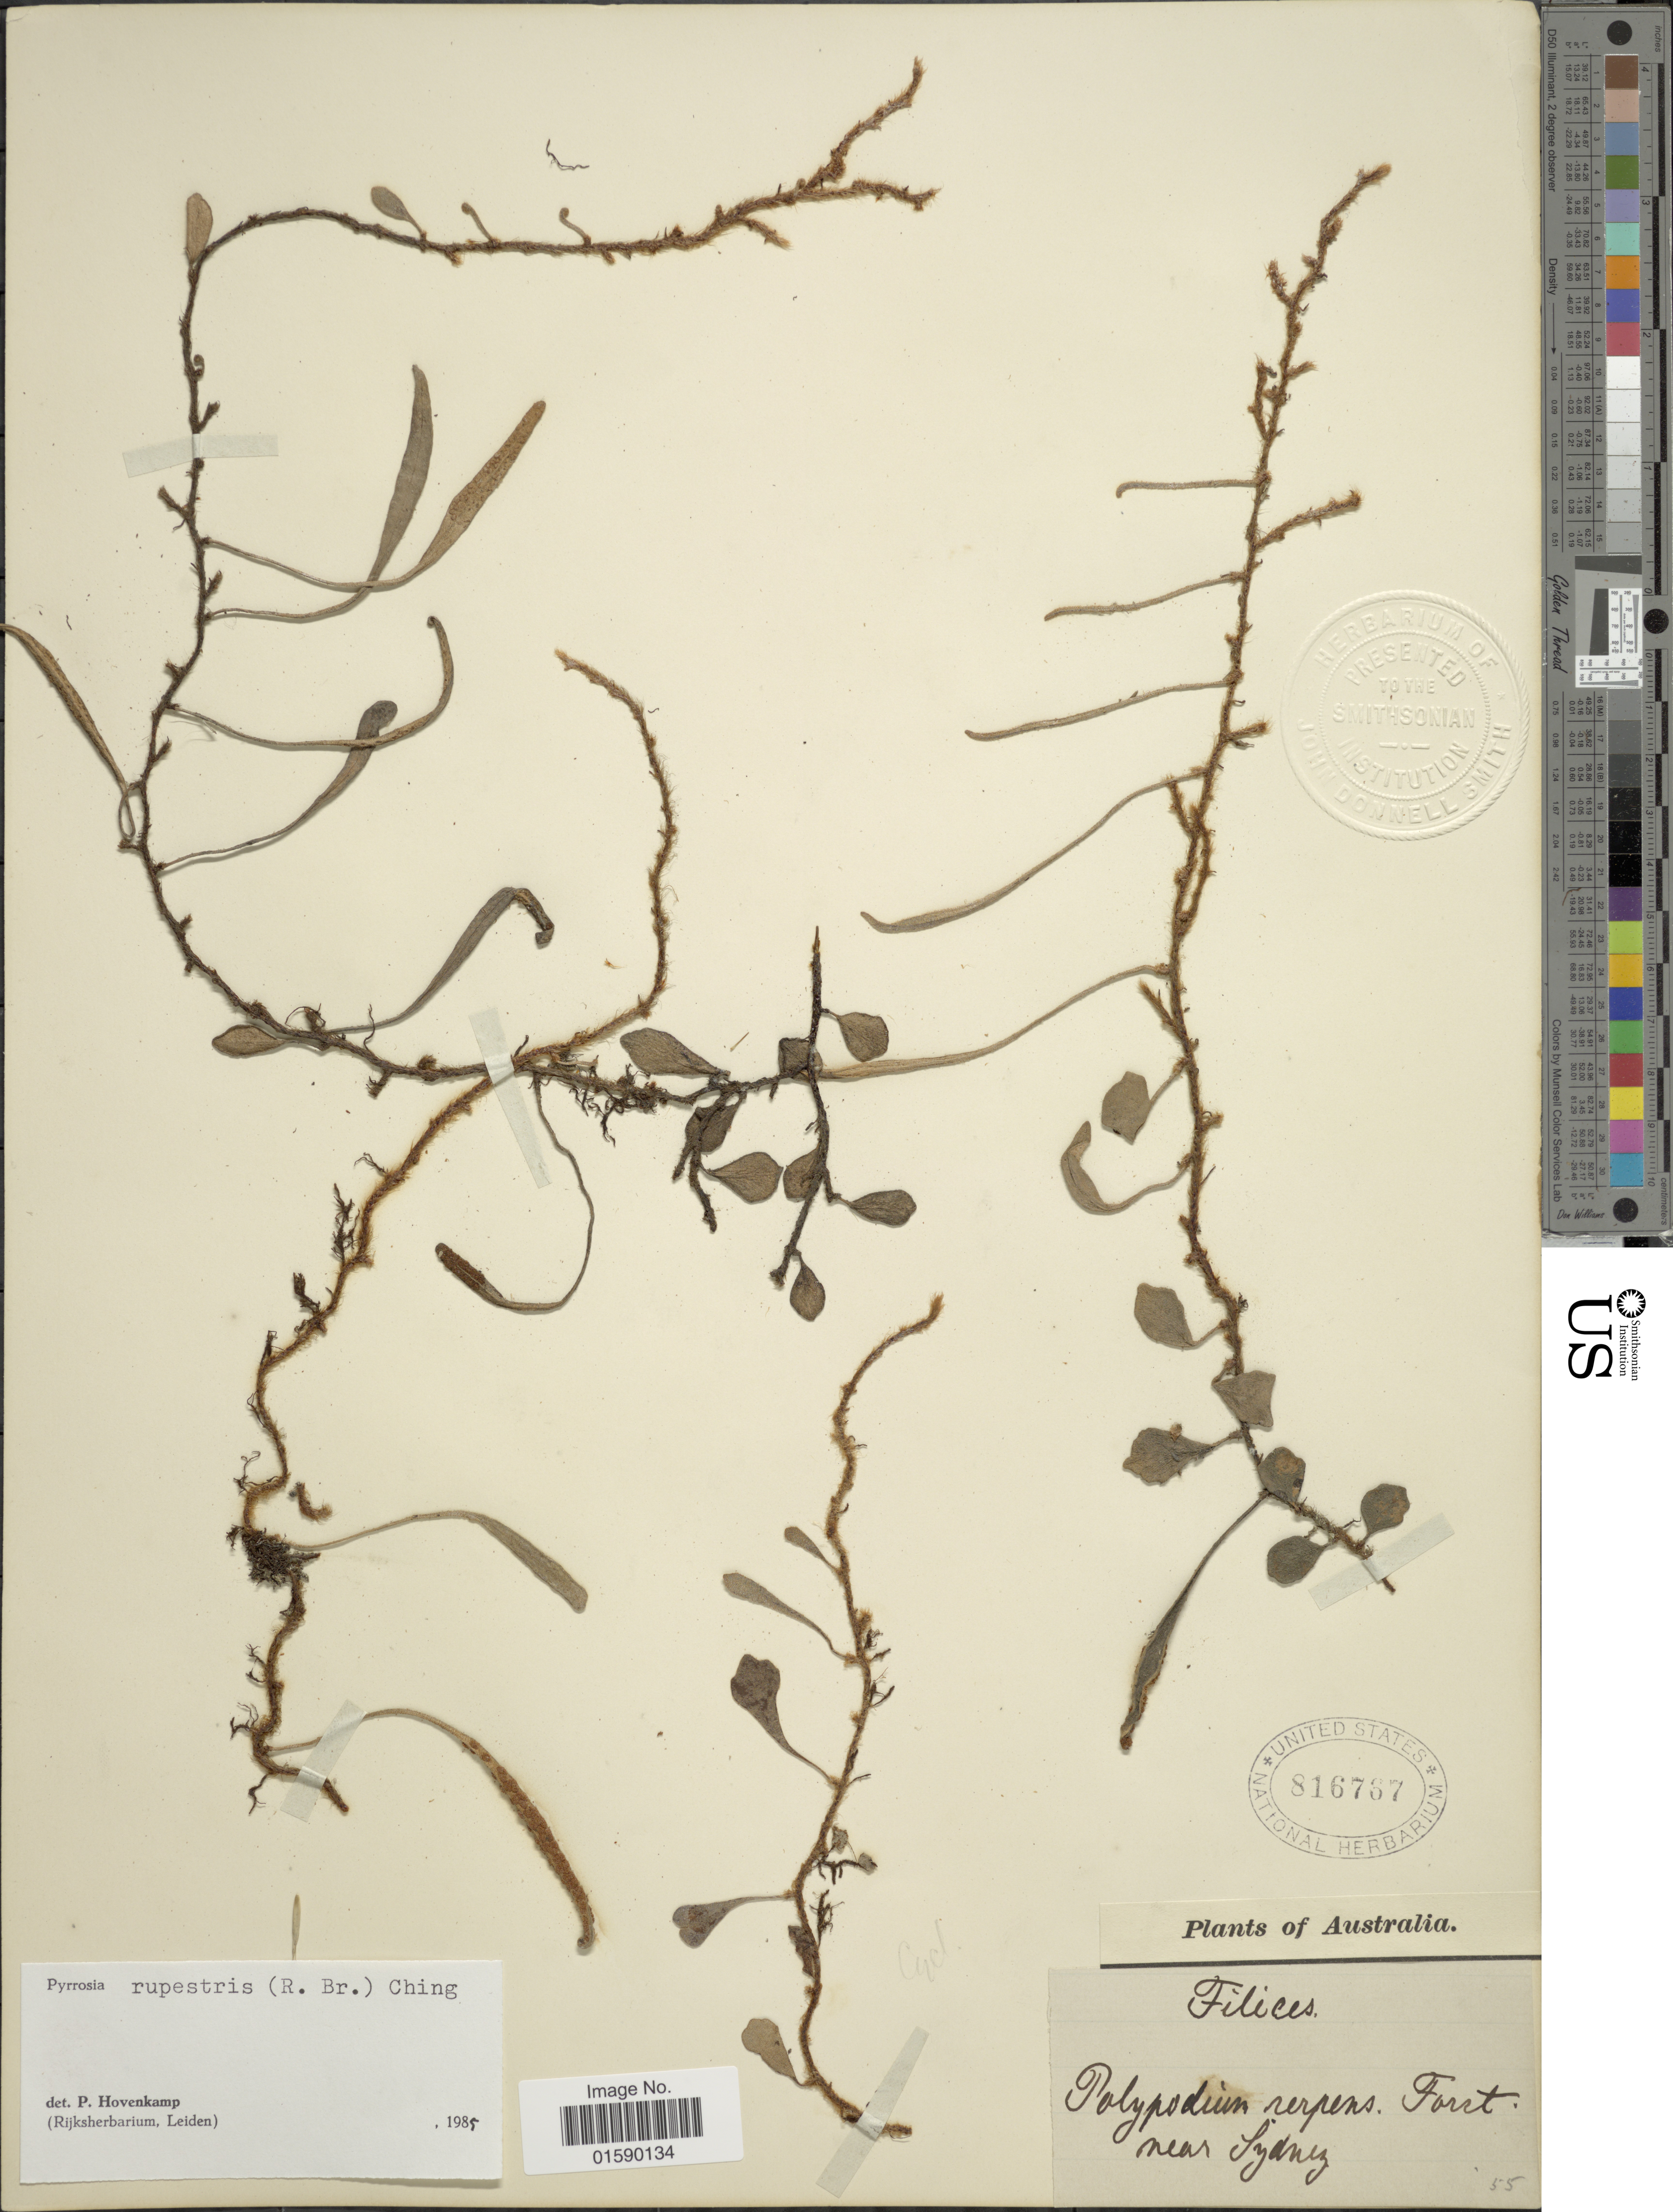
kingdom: Plantae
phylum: Tracheophyta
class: Polypodiopsida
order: Polypodiales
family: Polypodiaceae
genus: Pyrrosia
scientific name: Pyrrosia rupestris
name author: (R. Br.) Ching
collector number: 55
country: Australia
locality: Near Sydney.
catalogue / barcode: US 816767